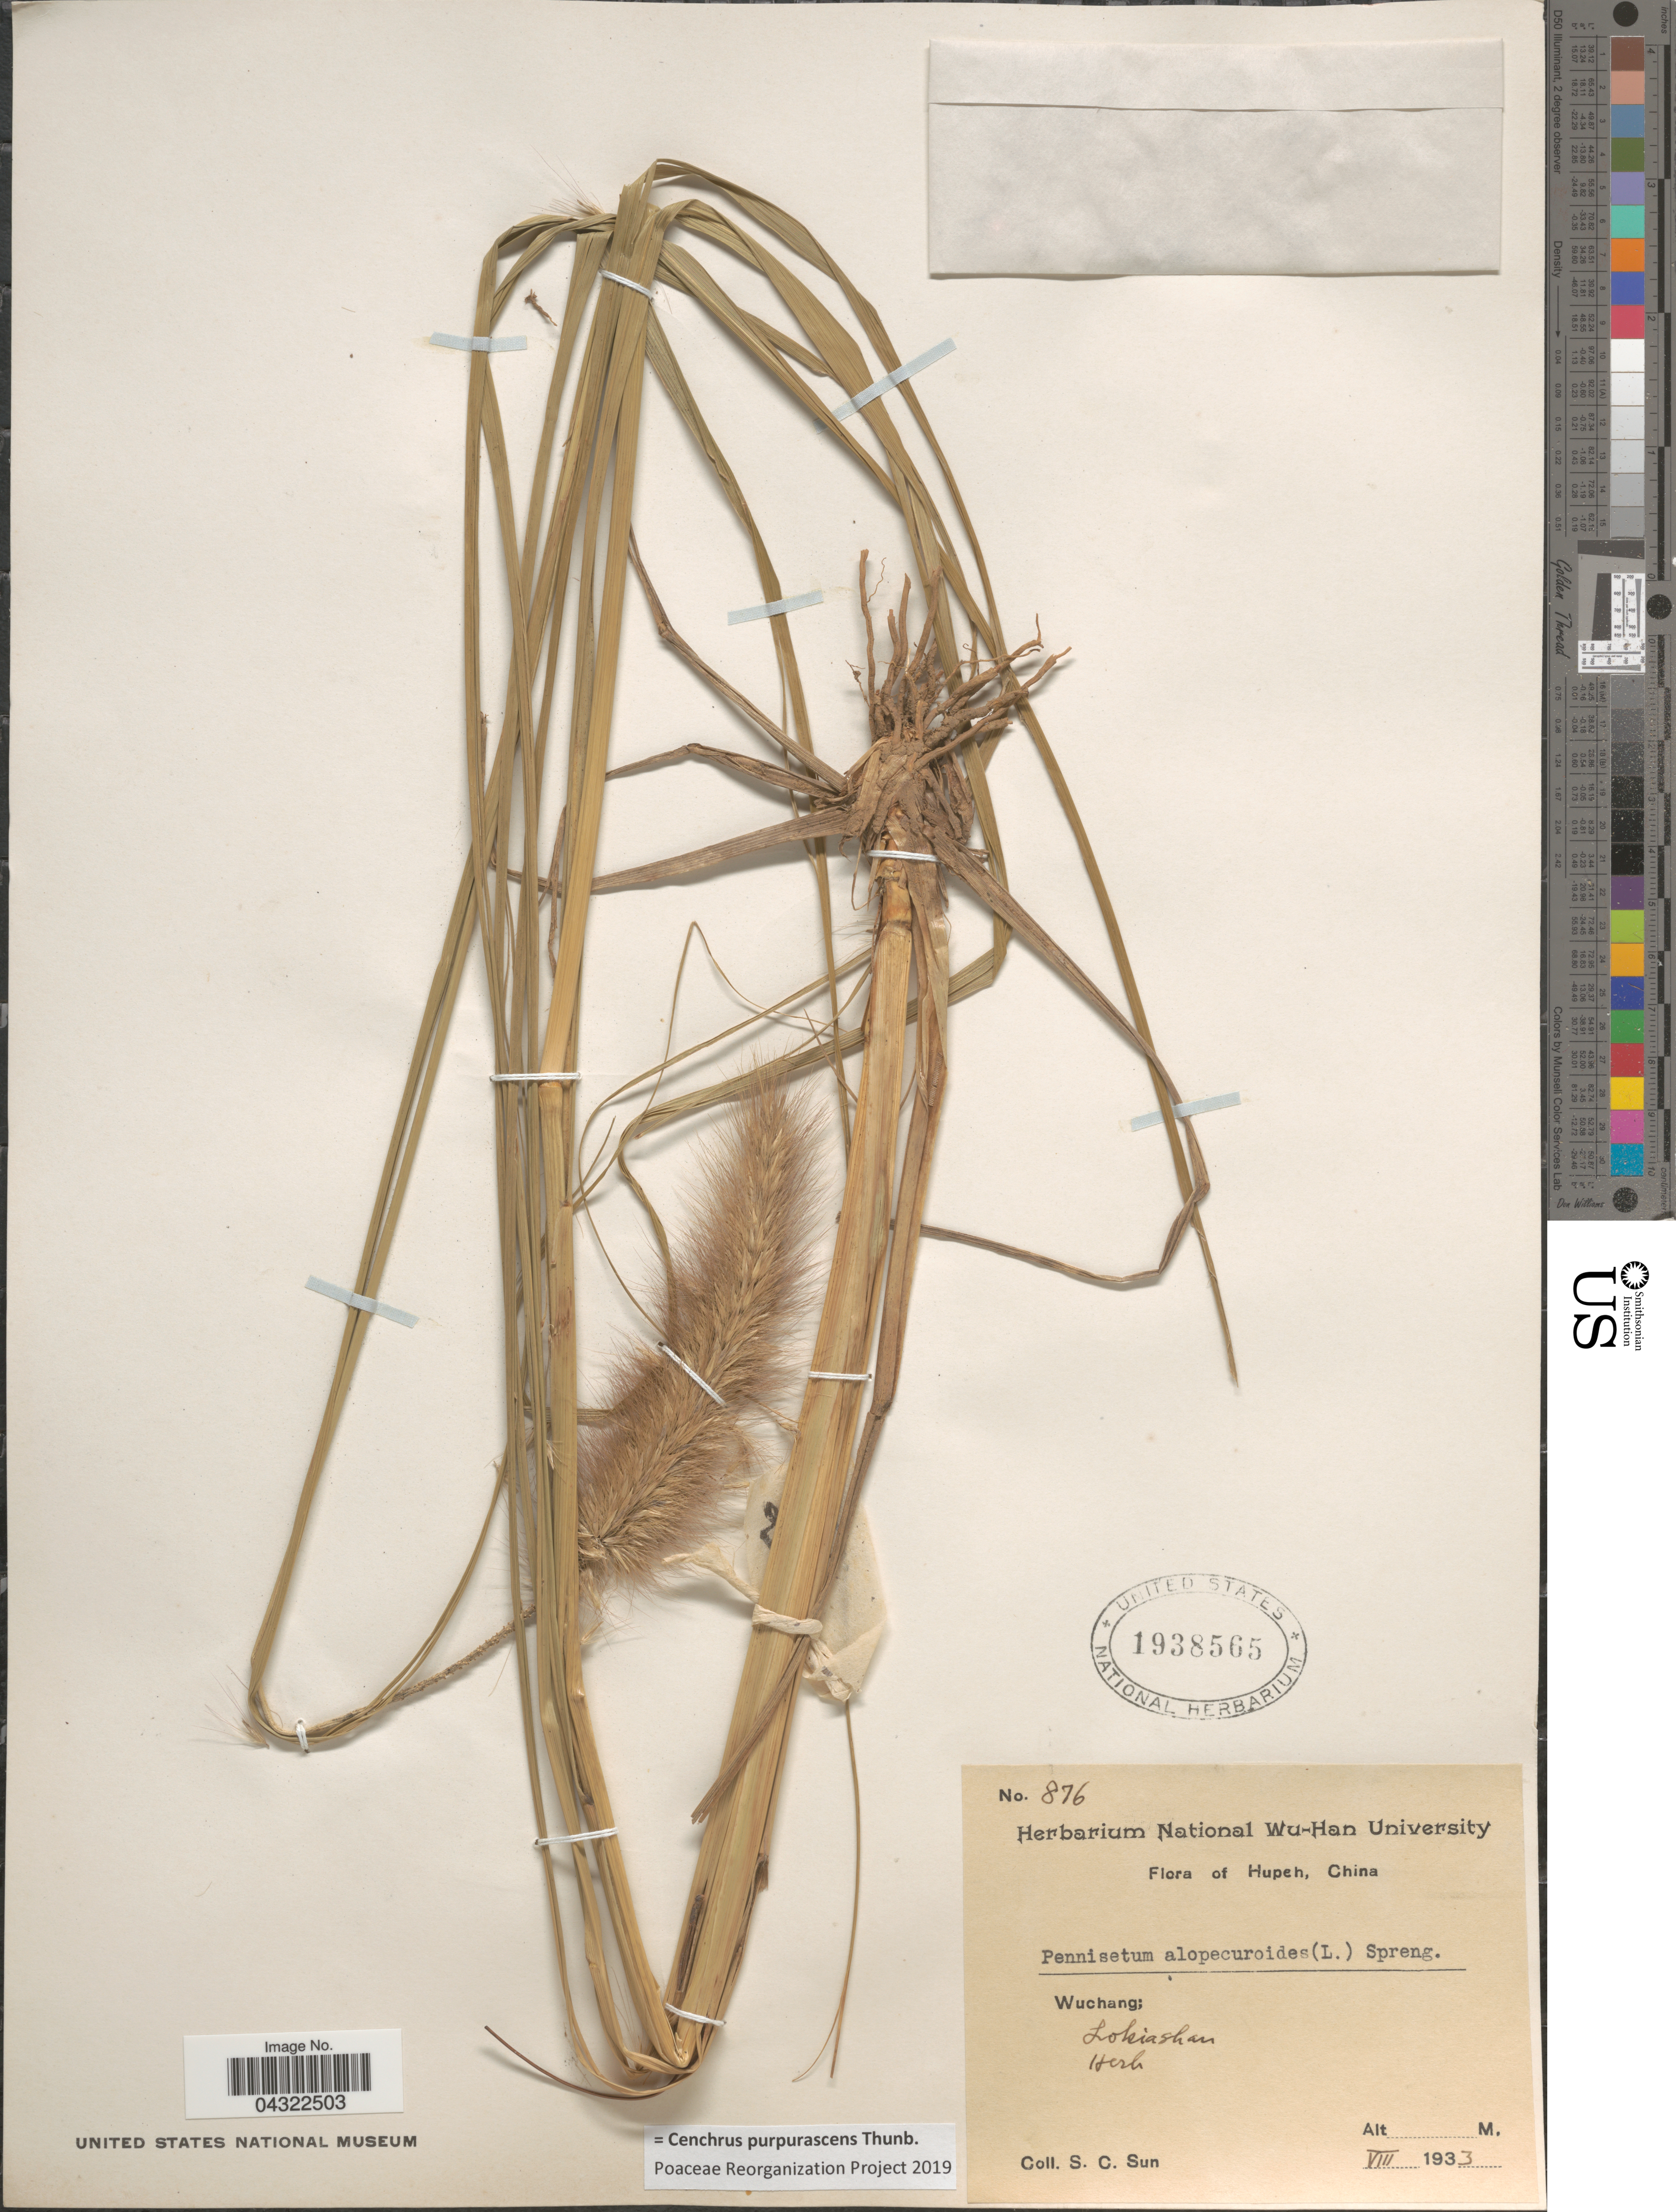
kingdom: Plantae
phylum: Tracheophyta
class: Liliopsida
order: Poales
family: Poaceae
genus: Cenchrus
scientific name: Cenchrus purpurascens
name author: Thunb.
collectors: S. C. Sun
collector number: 876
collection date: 1933-08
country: China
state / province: Hubei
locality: Hupeh. Wuchang; Lokiashan.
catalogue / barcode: US 1938565